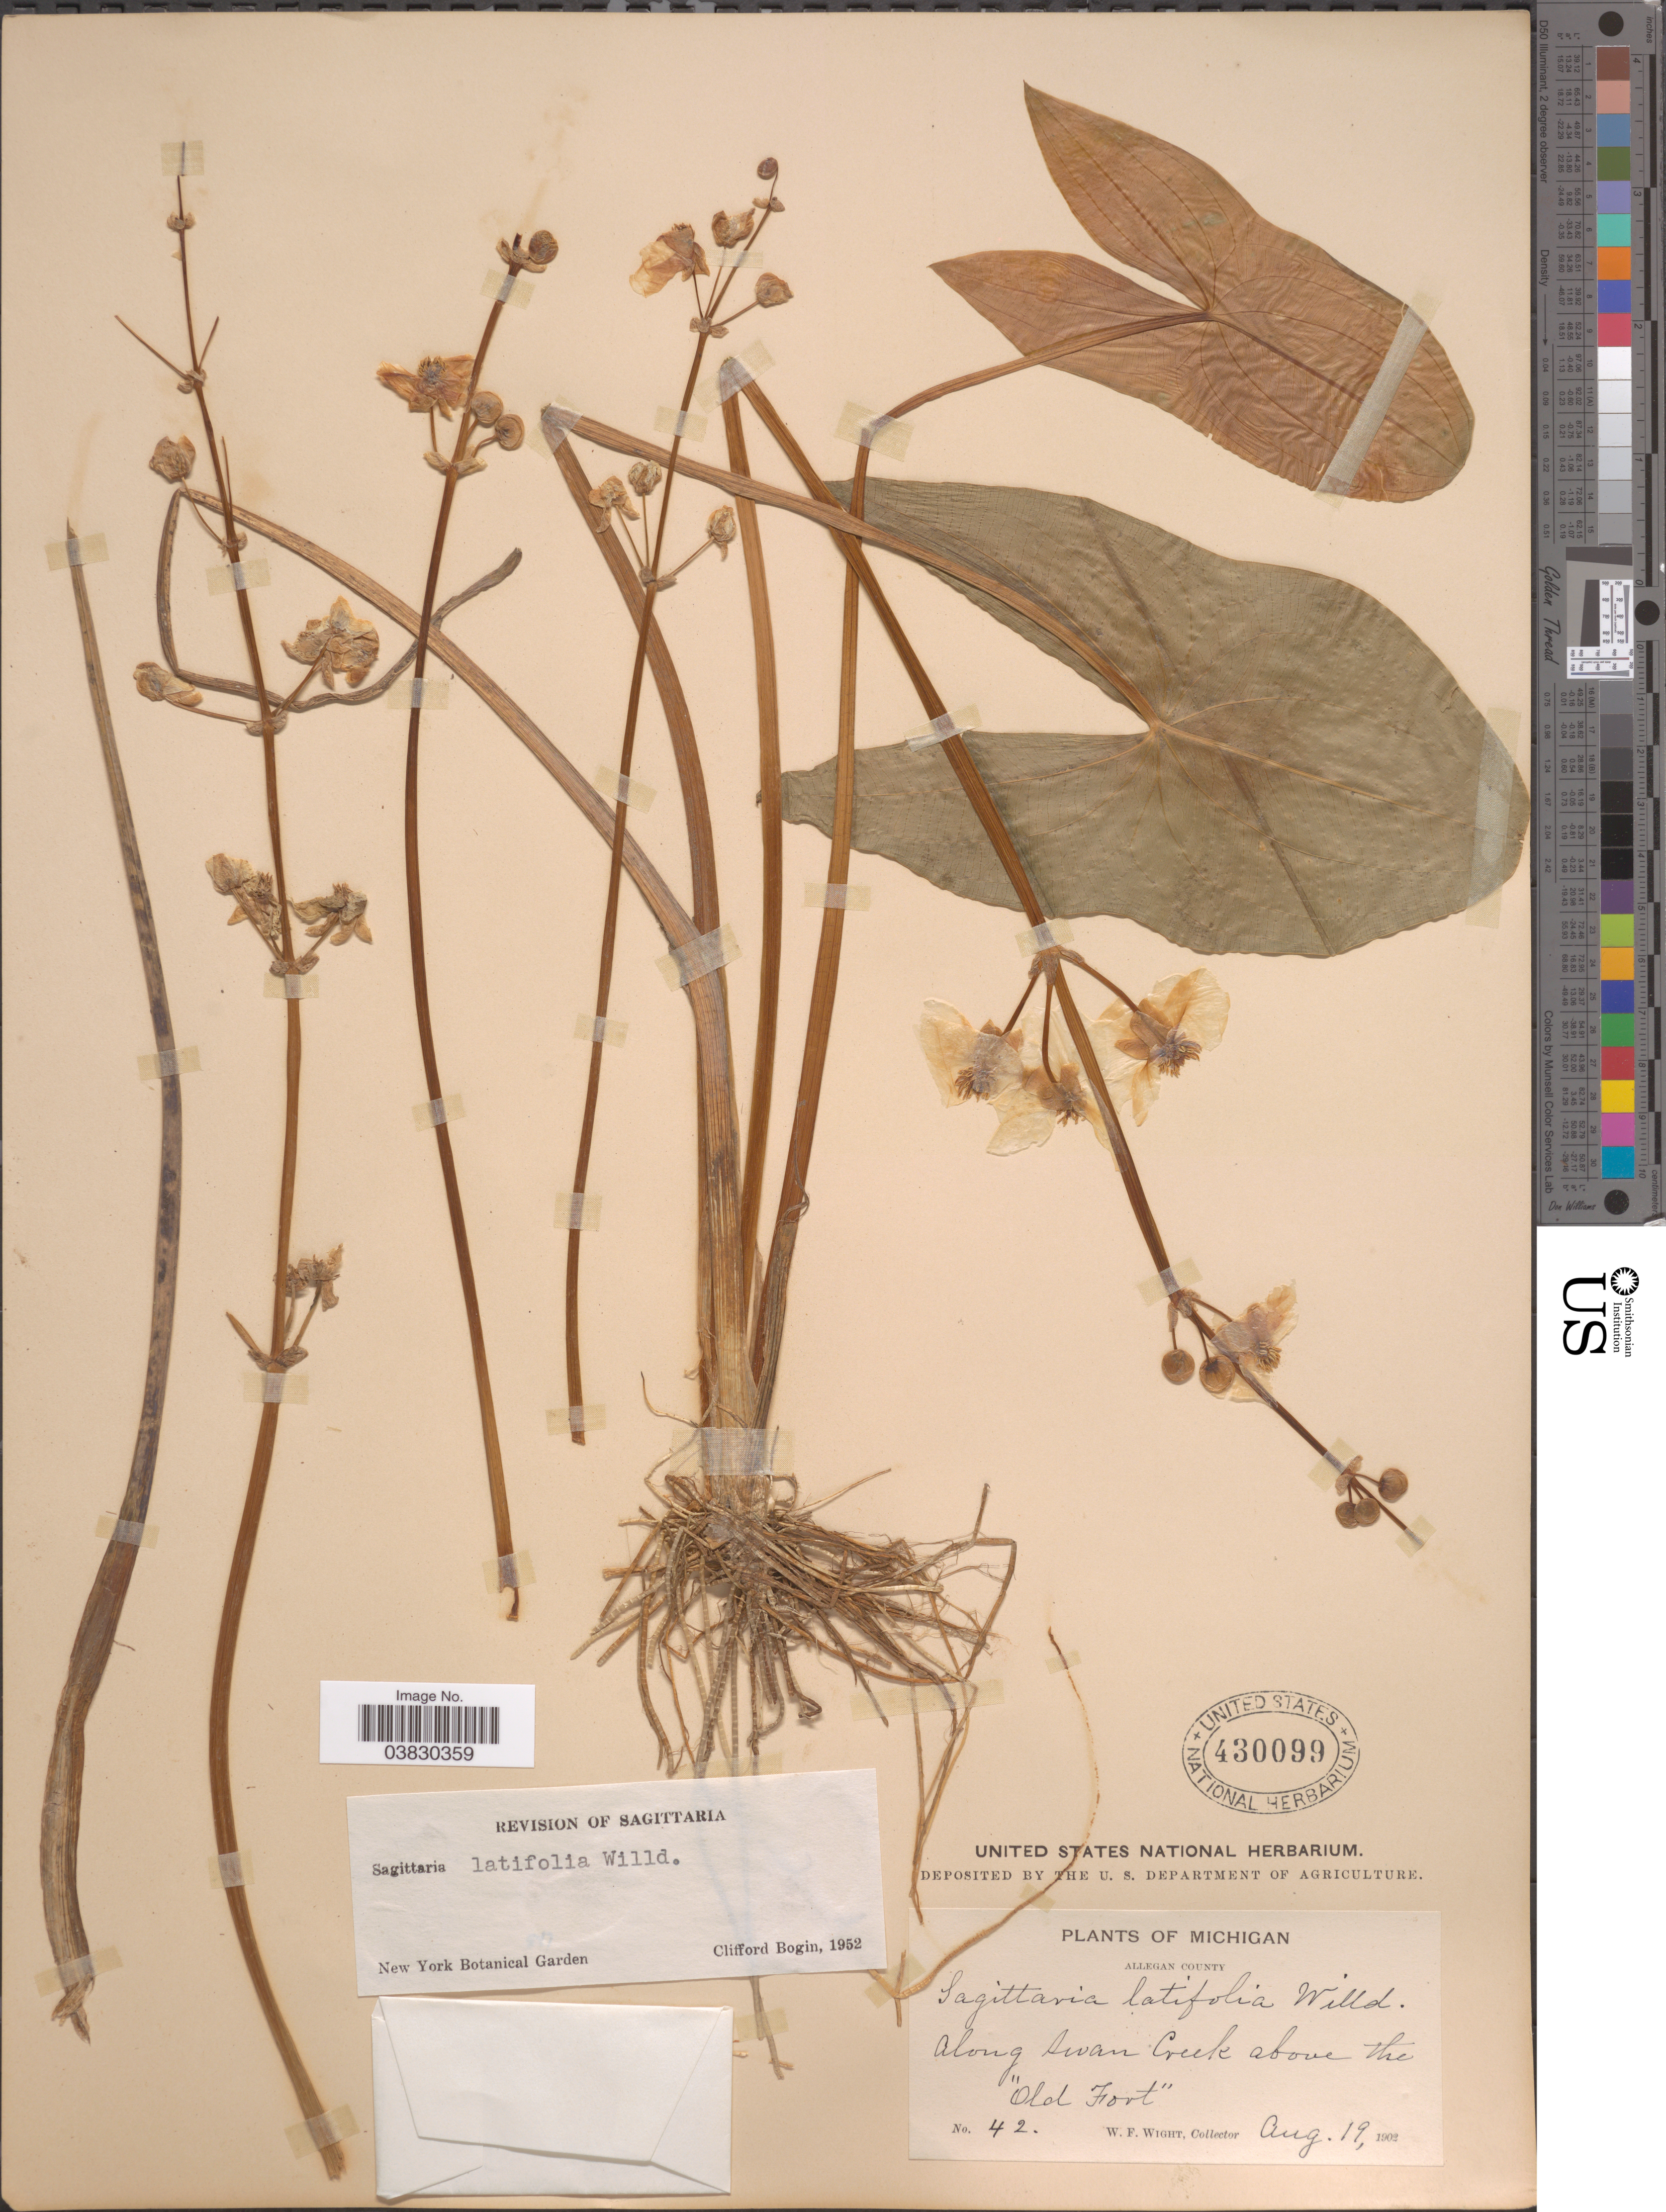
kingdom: Plantae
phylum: Tracheophyta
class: Liliopsida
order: Alismatales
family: Alismataceae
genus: Sagittaria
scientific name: Sagittaria latifolia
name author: Willd.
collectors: W. Wight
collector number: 42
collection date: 1902-08-19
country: United States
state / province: Michigan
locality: Allegan County. Along Swan Creek above the "Old Fort".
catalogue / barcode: US 430099